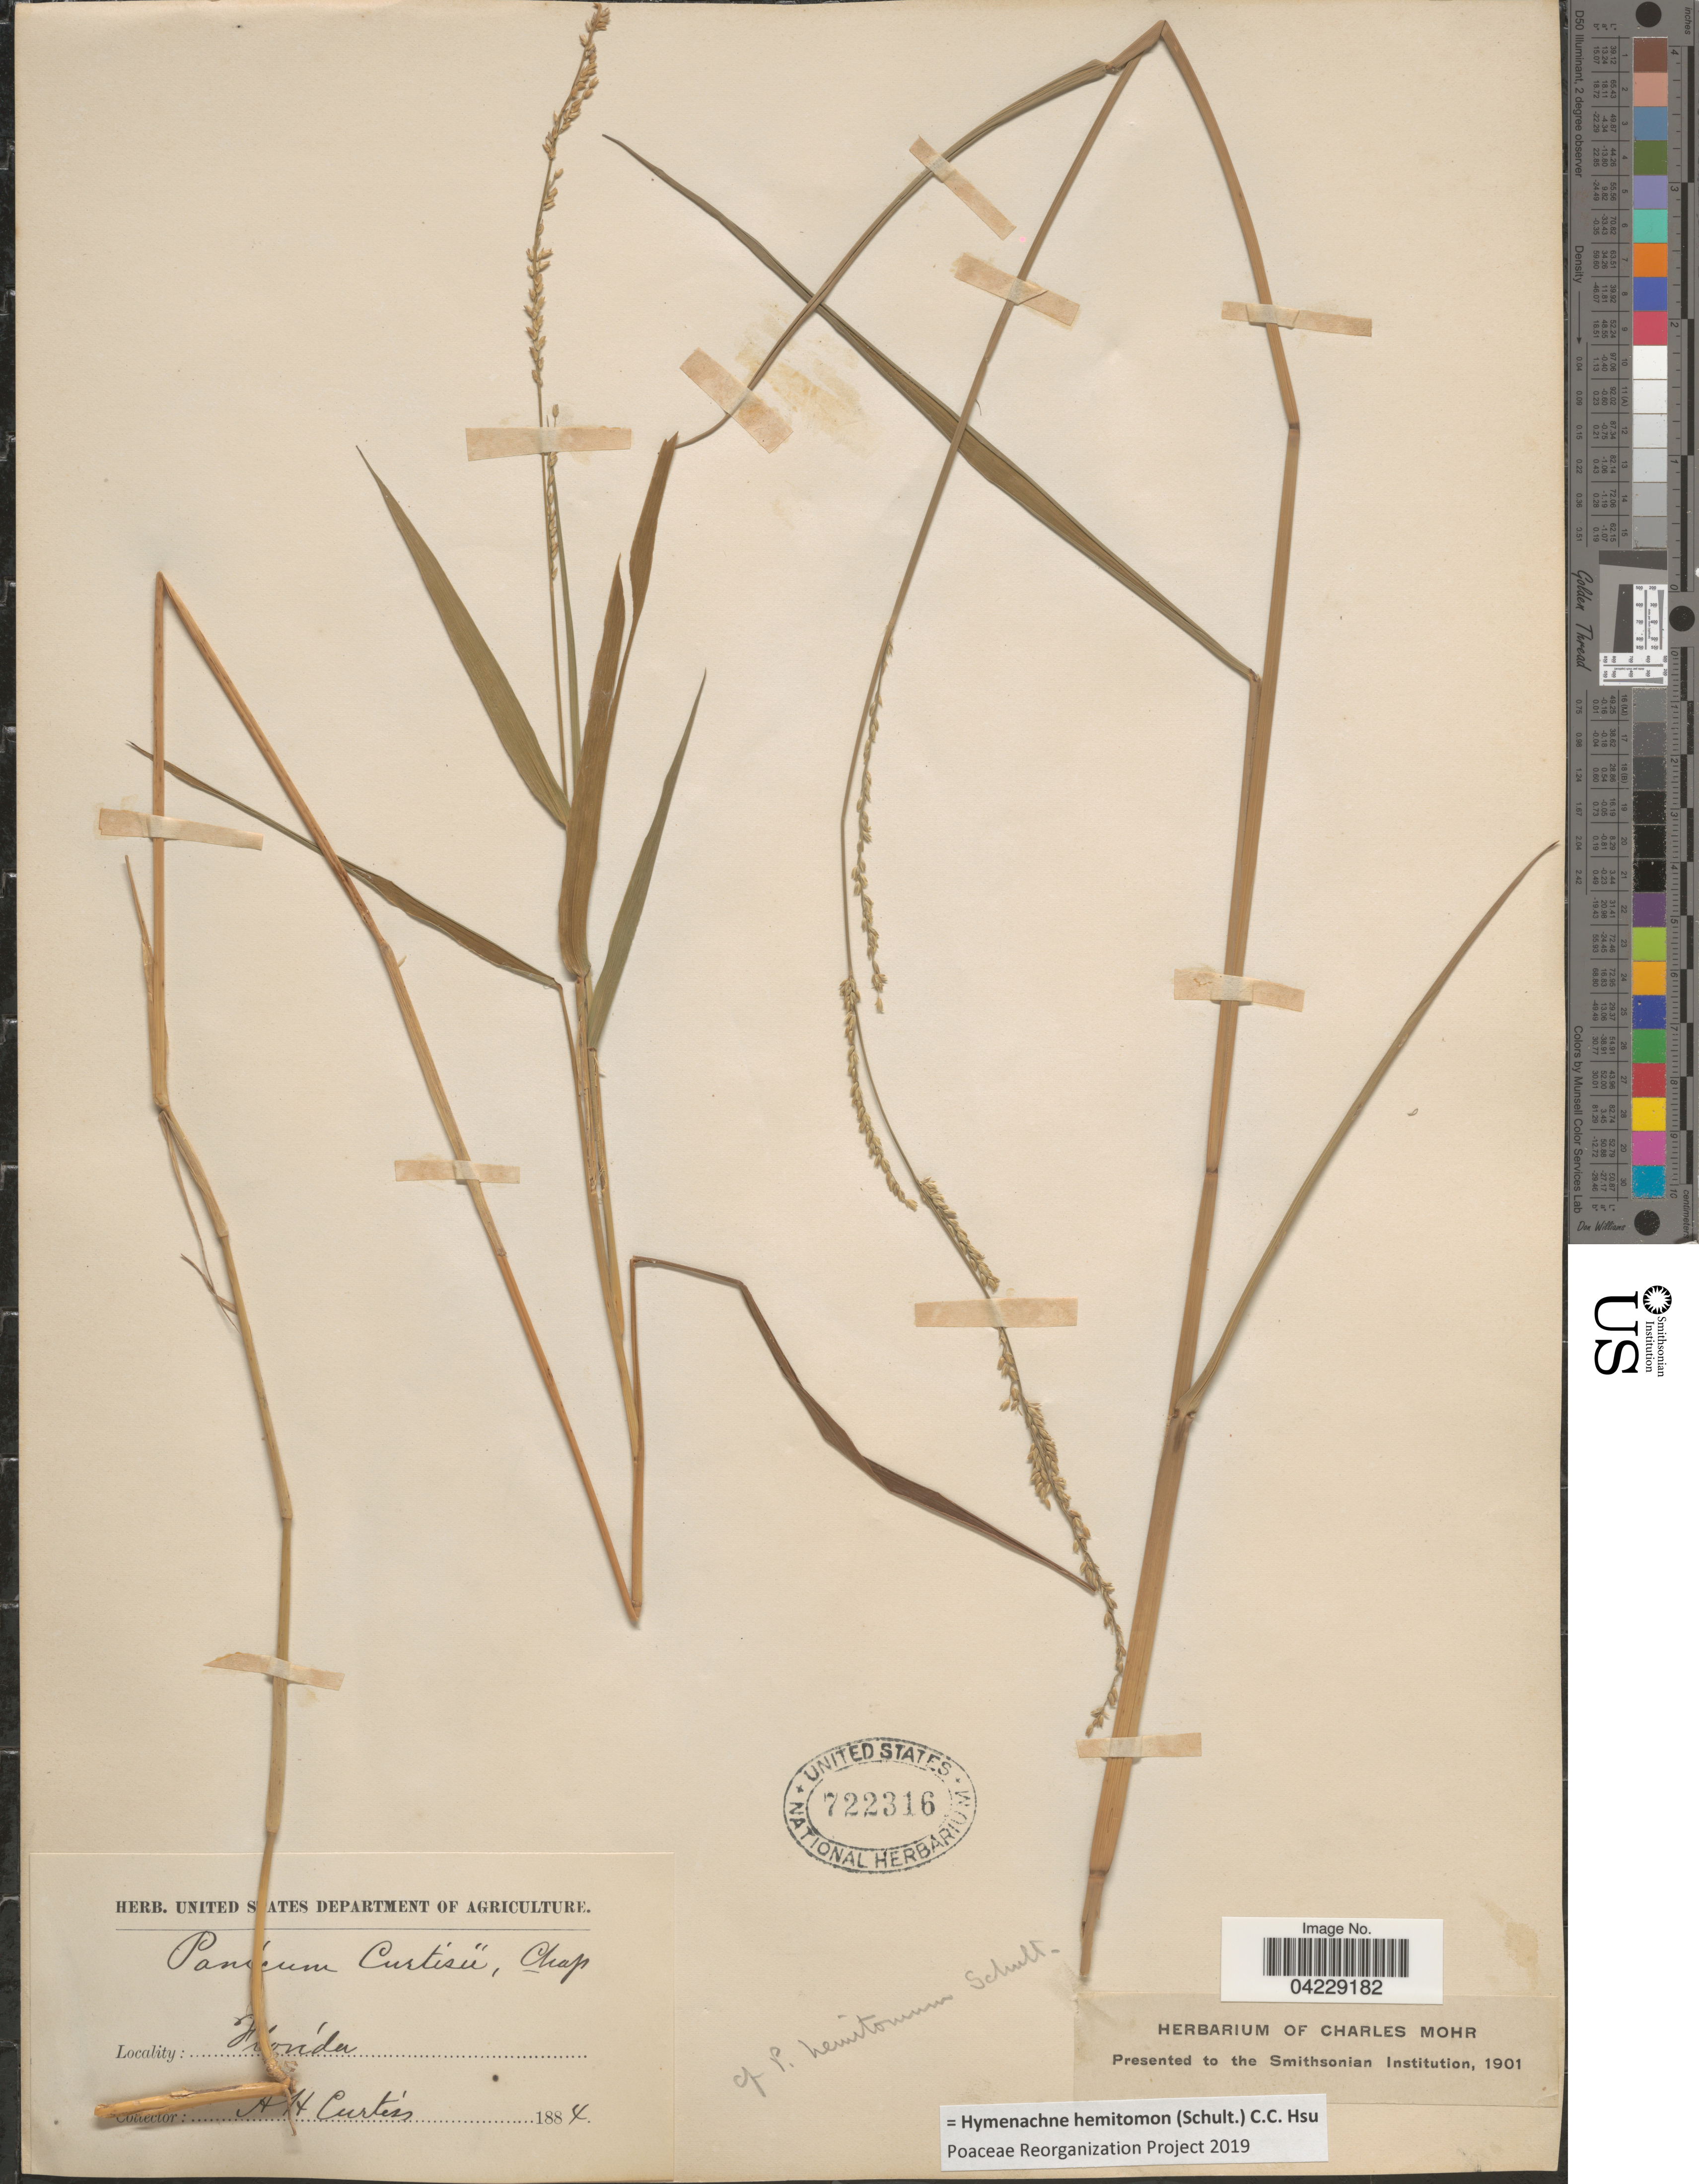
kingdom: Plantae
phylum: Tracheophyta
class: Liliopsida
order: Poales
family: Poaceae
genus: Hymenachne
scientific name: Hymenachne hemitomon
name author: (Schult.) C. C. Hsu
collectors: A. H. Curtiss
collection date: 1884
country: United States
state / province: Florida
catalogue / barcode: US 722316